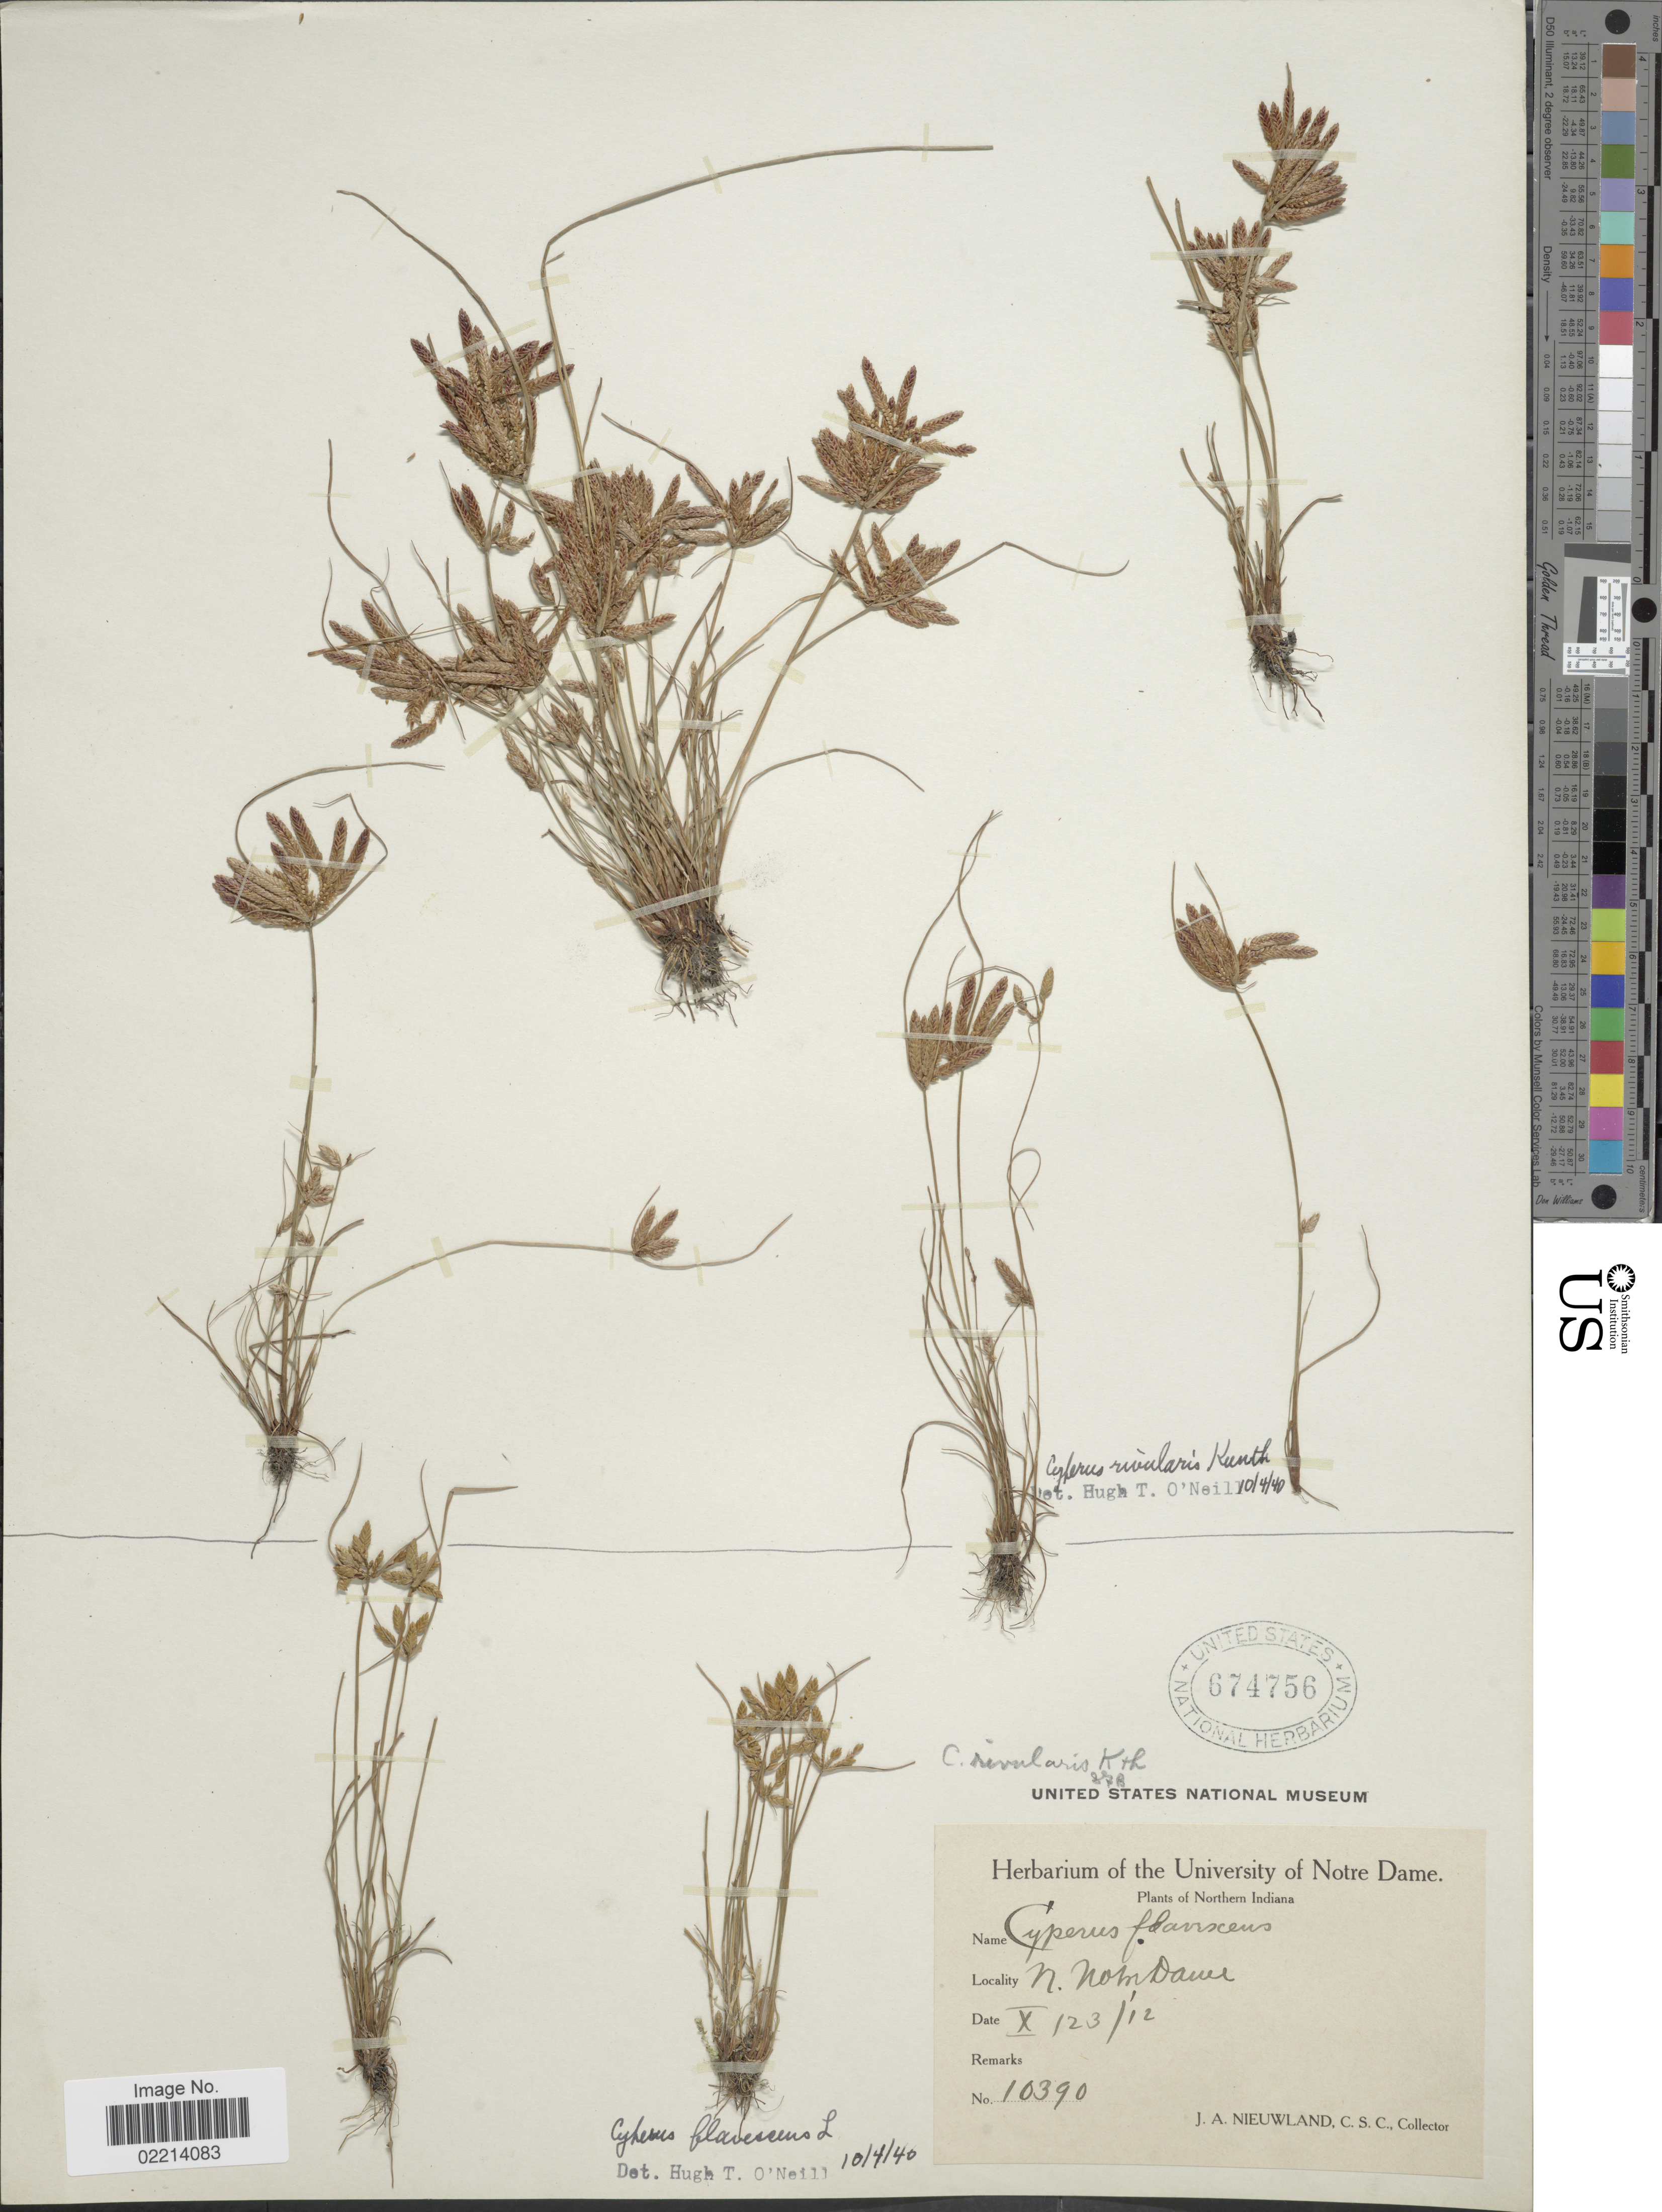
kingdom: Plantae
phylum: Tracheophyta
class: Liliopsida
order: Poales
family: Cyperaceae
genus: Cyperus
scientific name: Cyperus bipartitus Torr.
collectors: J. A. Nieuwland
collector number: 10390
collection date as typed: Transcribed d/m/y: 23/10/12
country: United States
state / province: Indiana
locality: Northern Indiana. N. Notre Dame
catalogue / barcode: US 674756